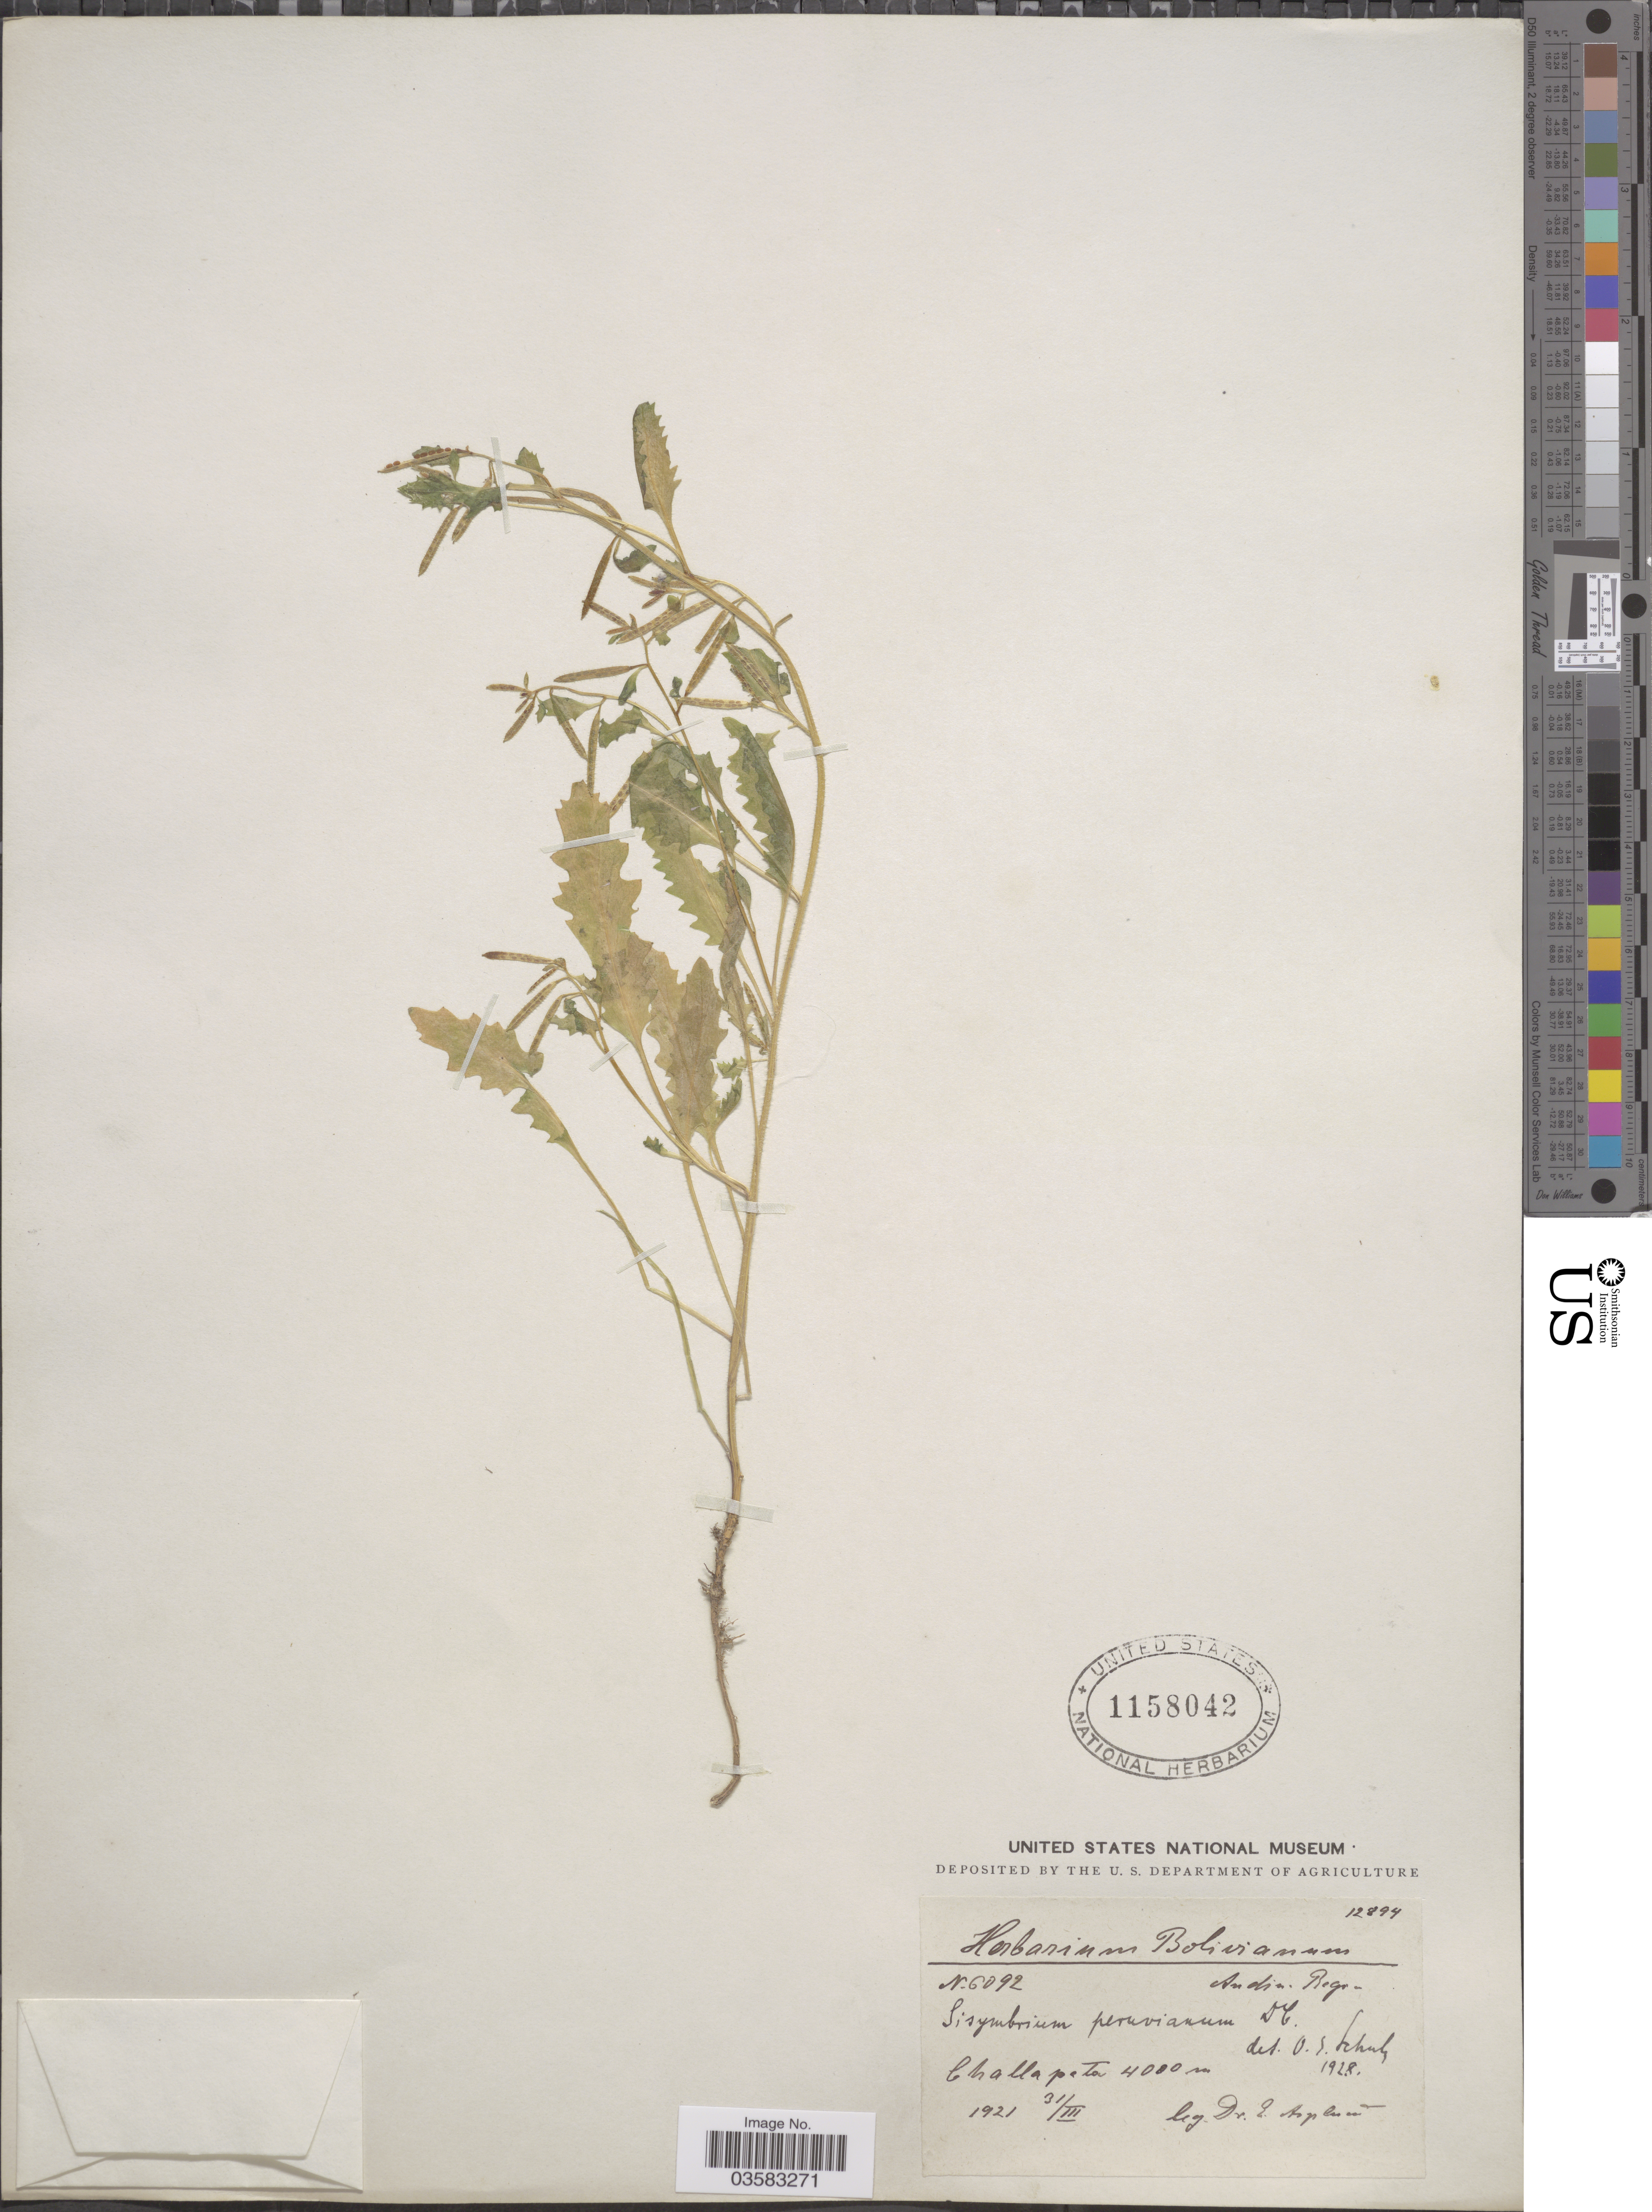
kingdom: Plantae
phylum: Tracheophyta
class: Magnoliopsida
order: Brassicales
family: Brassicaceae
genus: Sisymbrium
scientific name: Sisymbrium peruvianum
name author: DC.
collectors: E. Asplund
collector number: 6092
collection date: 1921-03-31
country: Bolivia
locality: Challapata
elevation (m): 4000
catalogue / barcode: US 1158042